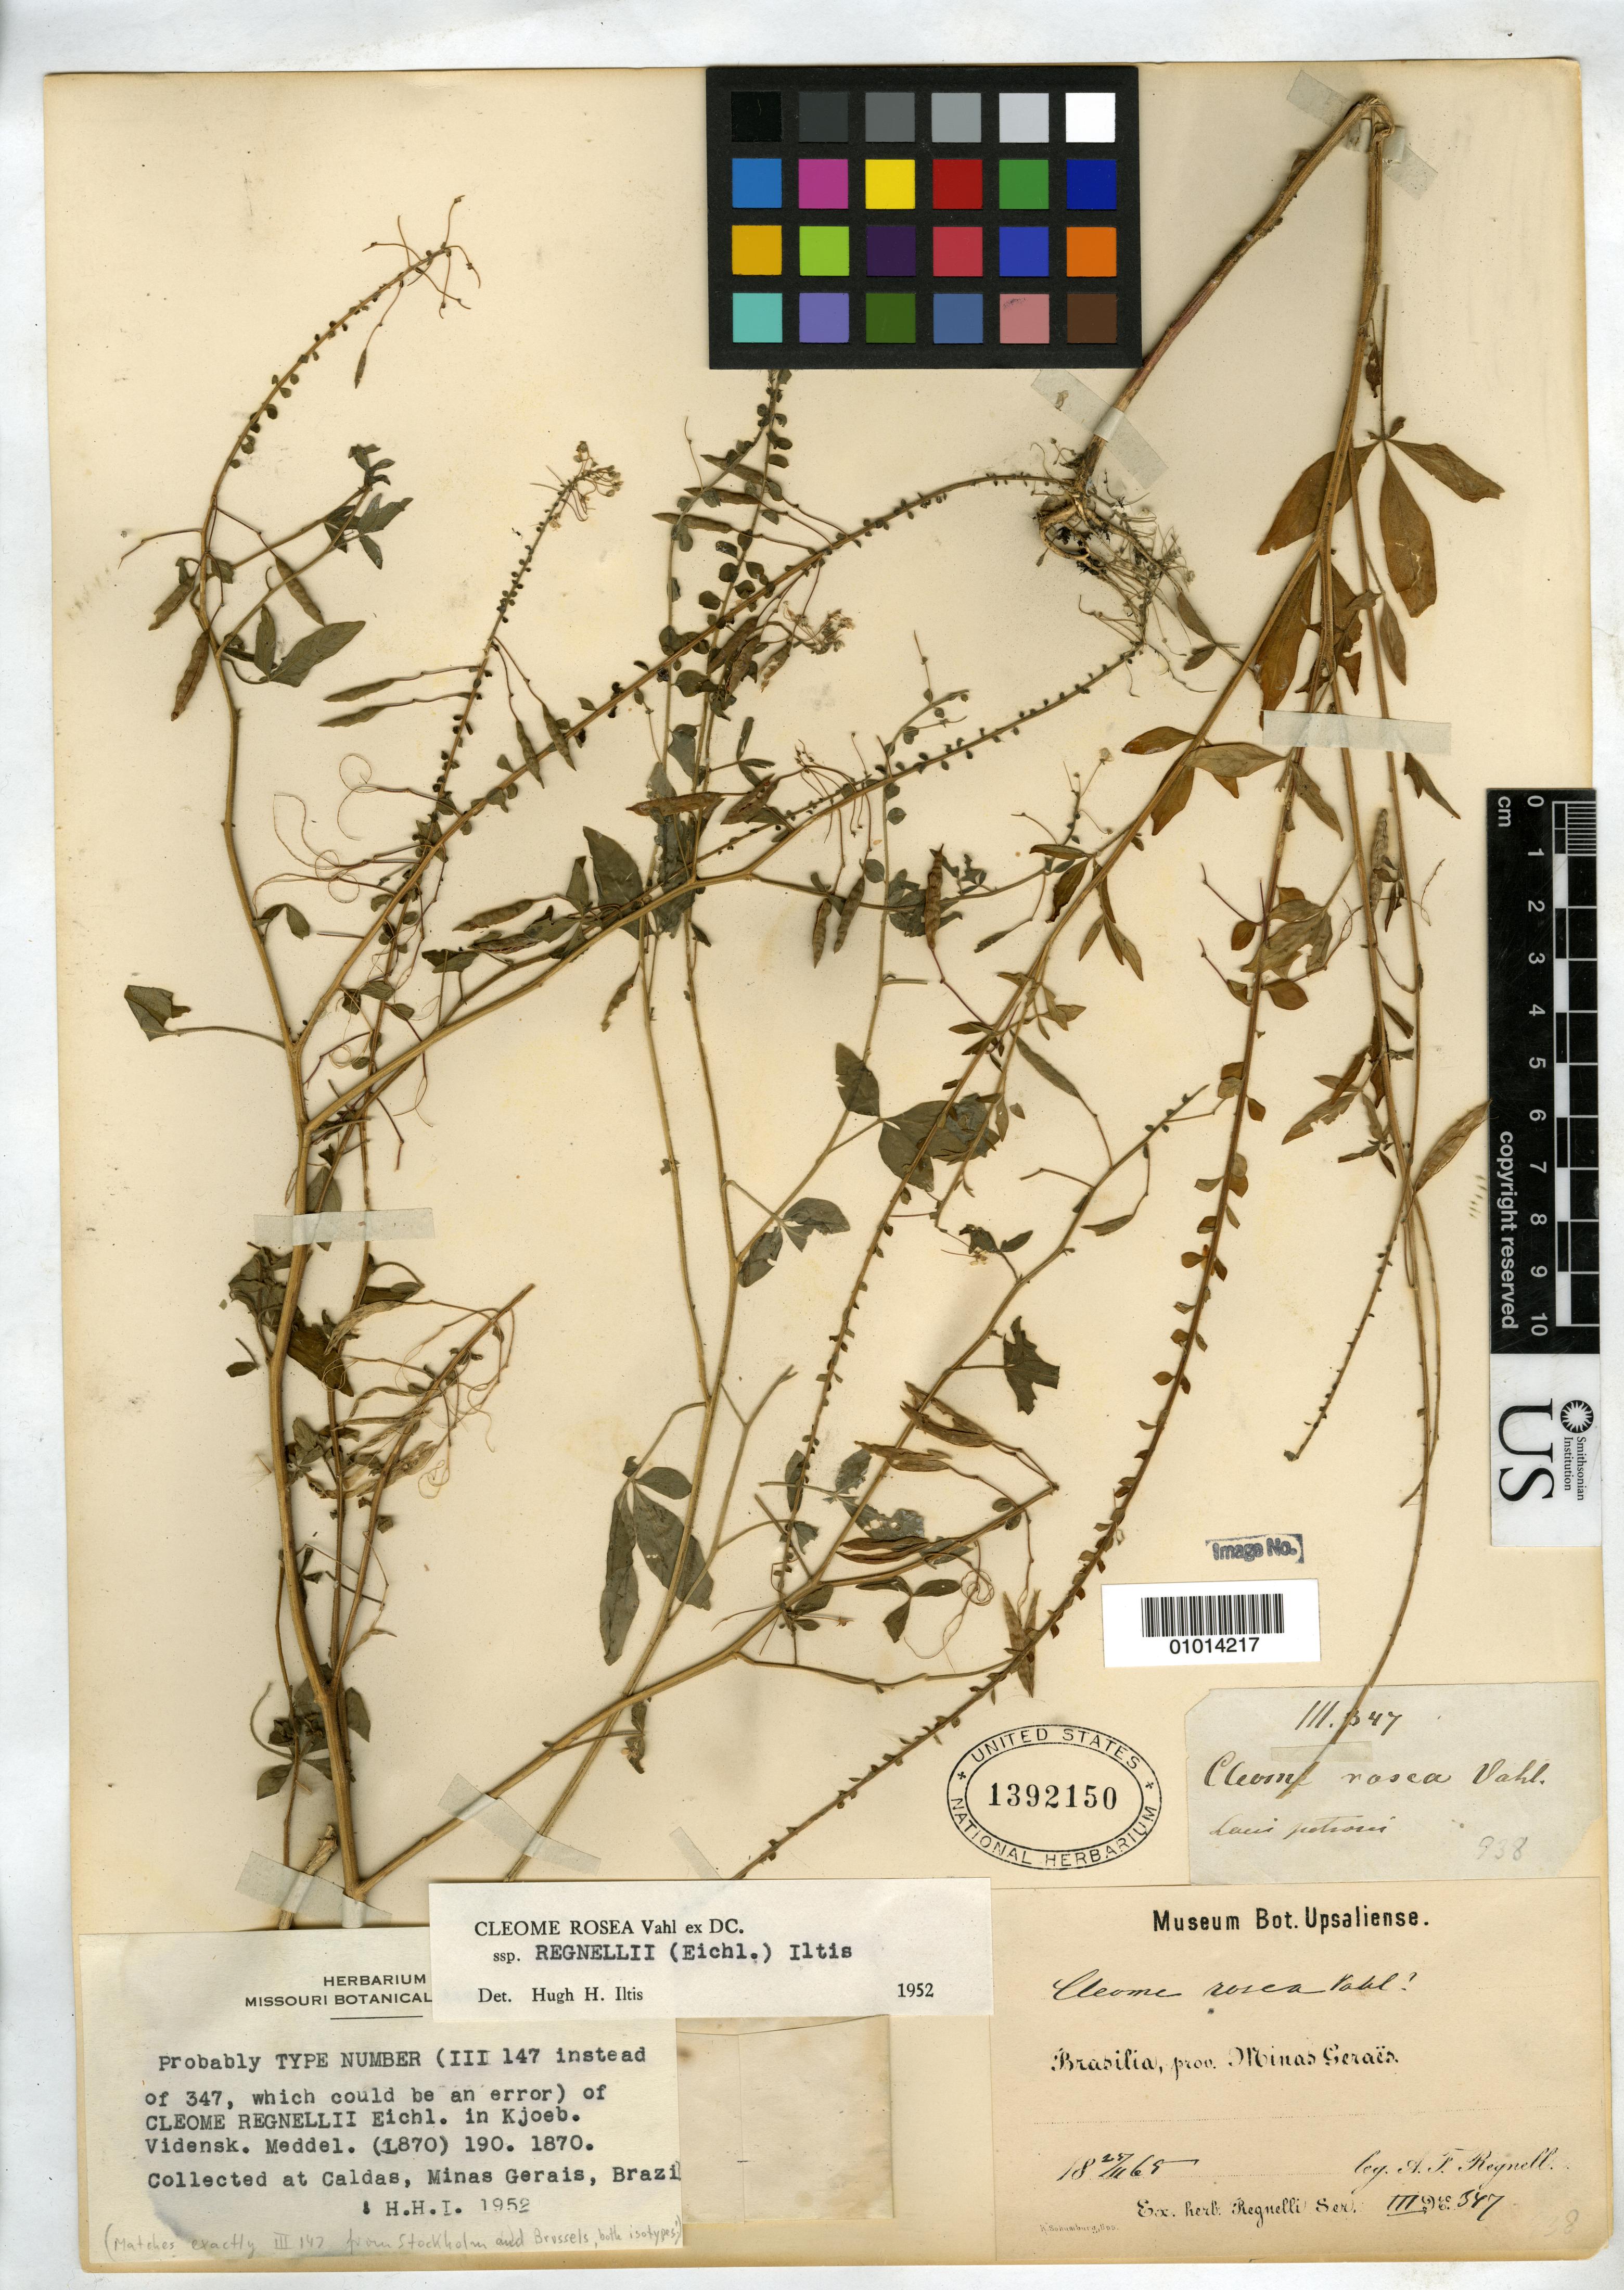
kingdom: Plantae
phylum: Tracheophyta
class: Magnoliopsida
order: Brassicales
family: Cleomaceae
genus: Cleome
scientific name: Cleome regnellii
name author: Eichler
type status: Possible Type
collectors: A. F. Regnell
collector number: III 347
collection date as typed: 25 Nov 1865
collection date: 1952-11-25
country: Brazil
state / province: Minas Gerais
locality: Caldas.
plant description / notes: Collection number "347" on label probably an error for "147".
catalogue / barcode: US 1392150